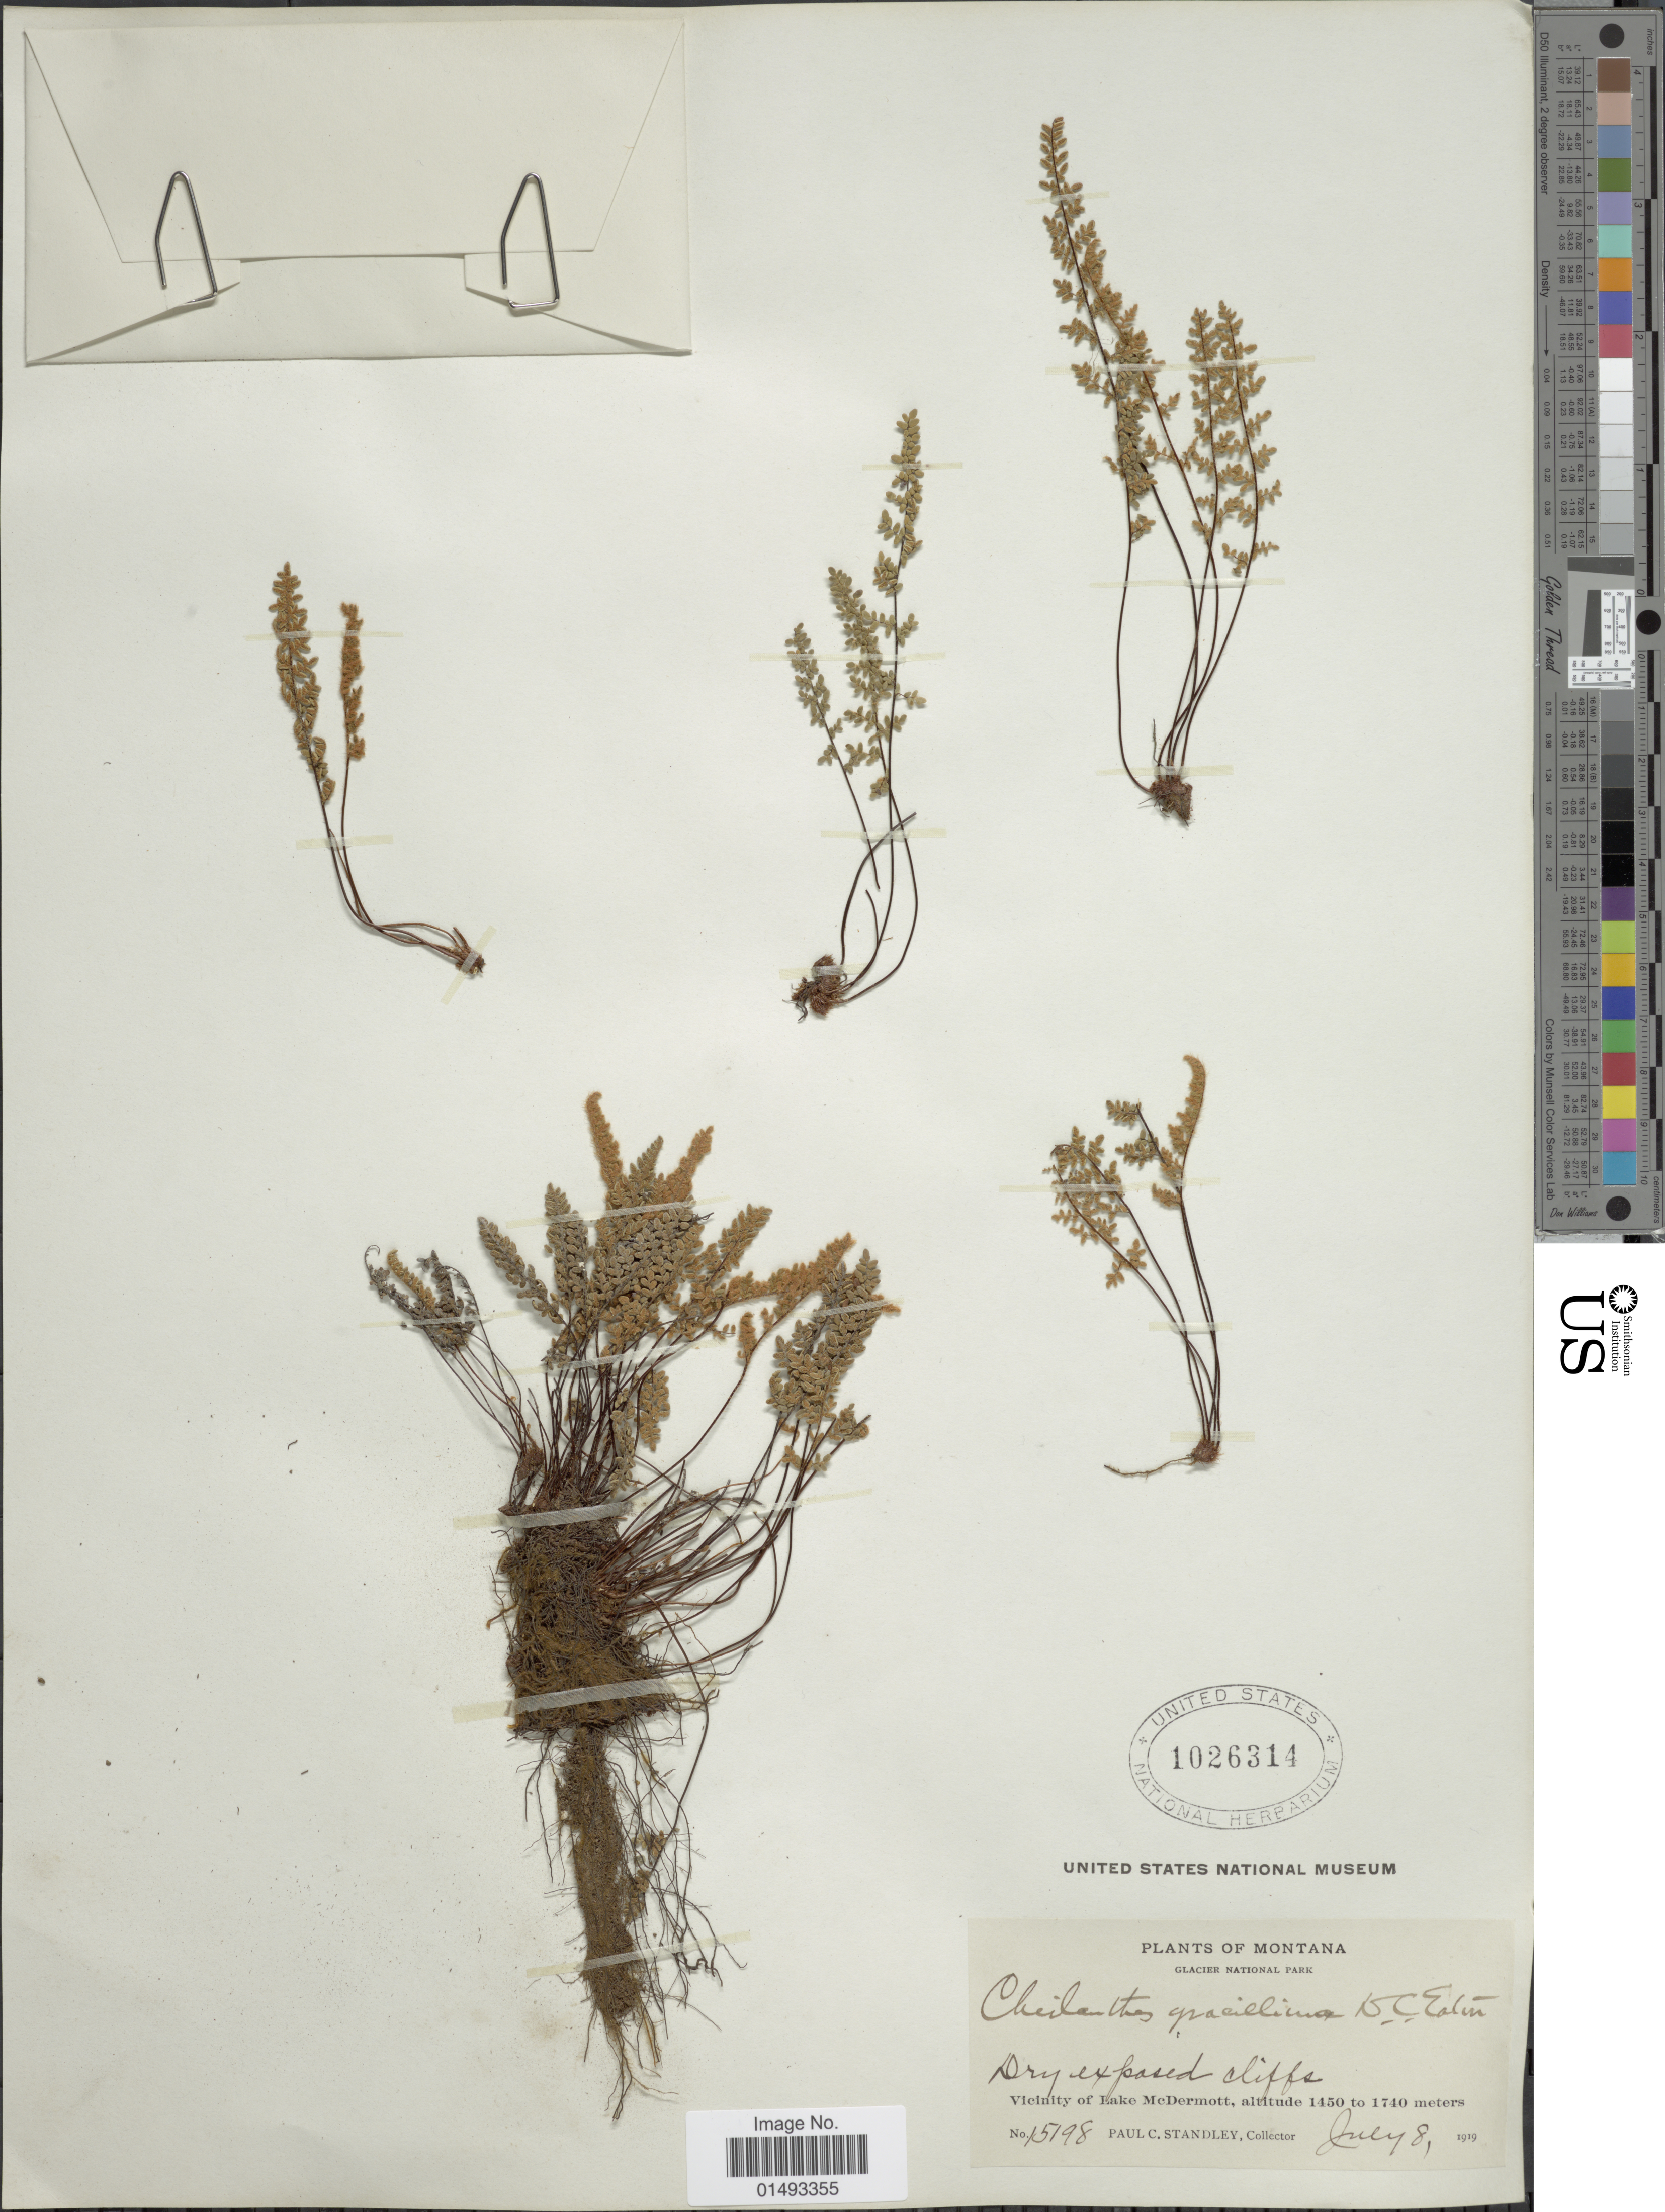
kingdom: Plantae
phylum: Tracheophyta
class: Polypodiopsida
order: Polypodiales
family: Pteridaceae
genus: Myriopteris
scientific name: Myriopteris gracillima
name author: (D.C. Eaton) J. Sm.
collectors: P. C. Standley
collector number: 15198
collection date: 1919-07-08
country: United States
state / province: Montana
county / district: Glacier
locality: Glacier National Park, dry exposed cliffs, Vicinity of Lake McDermott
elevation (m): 1450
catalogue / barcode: US 1026314